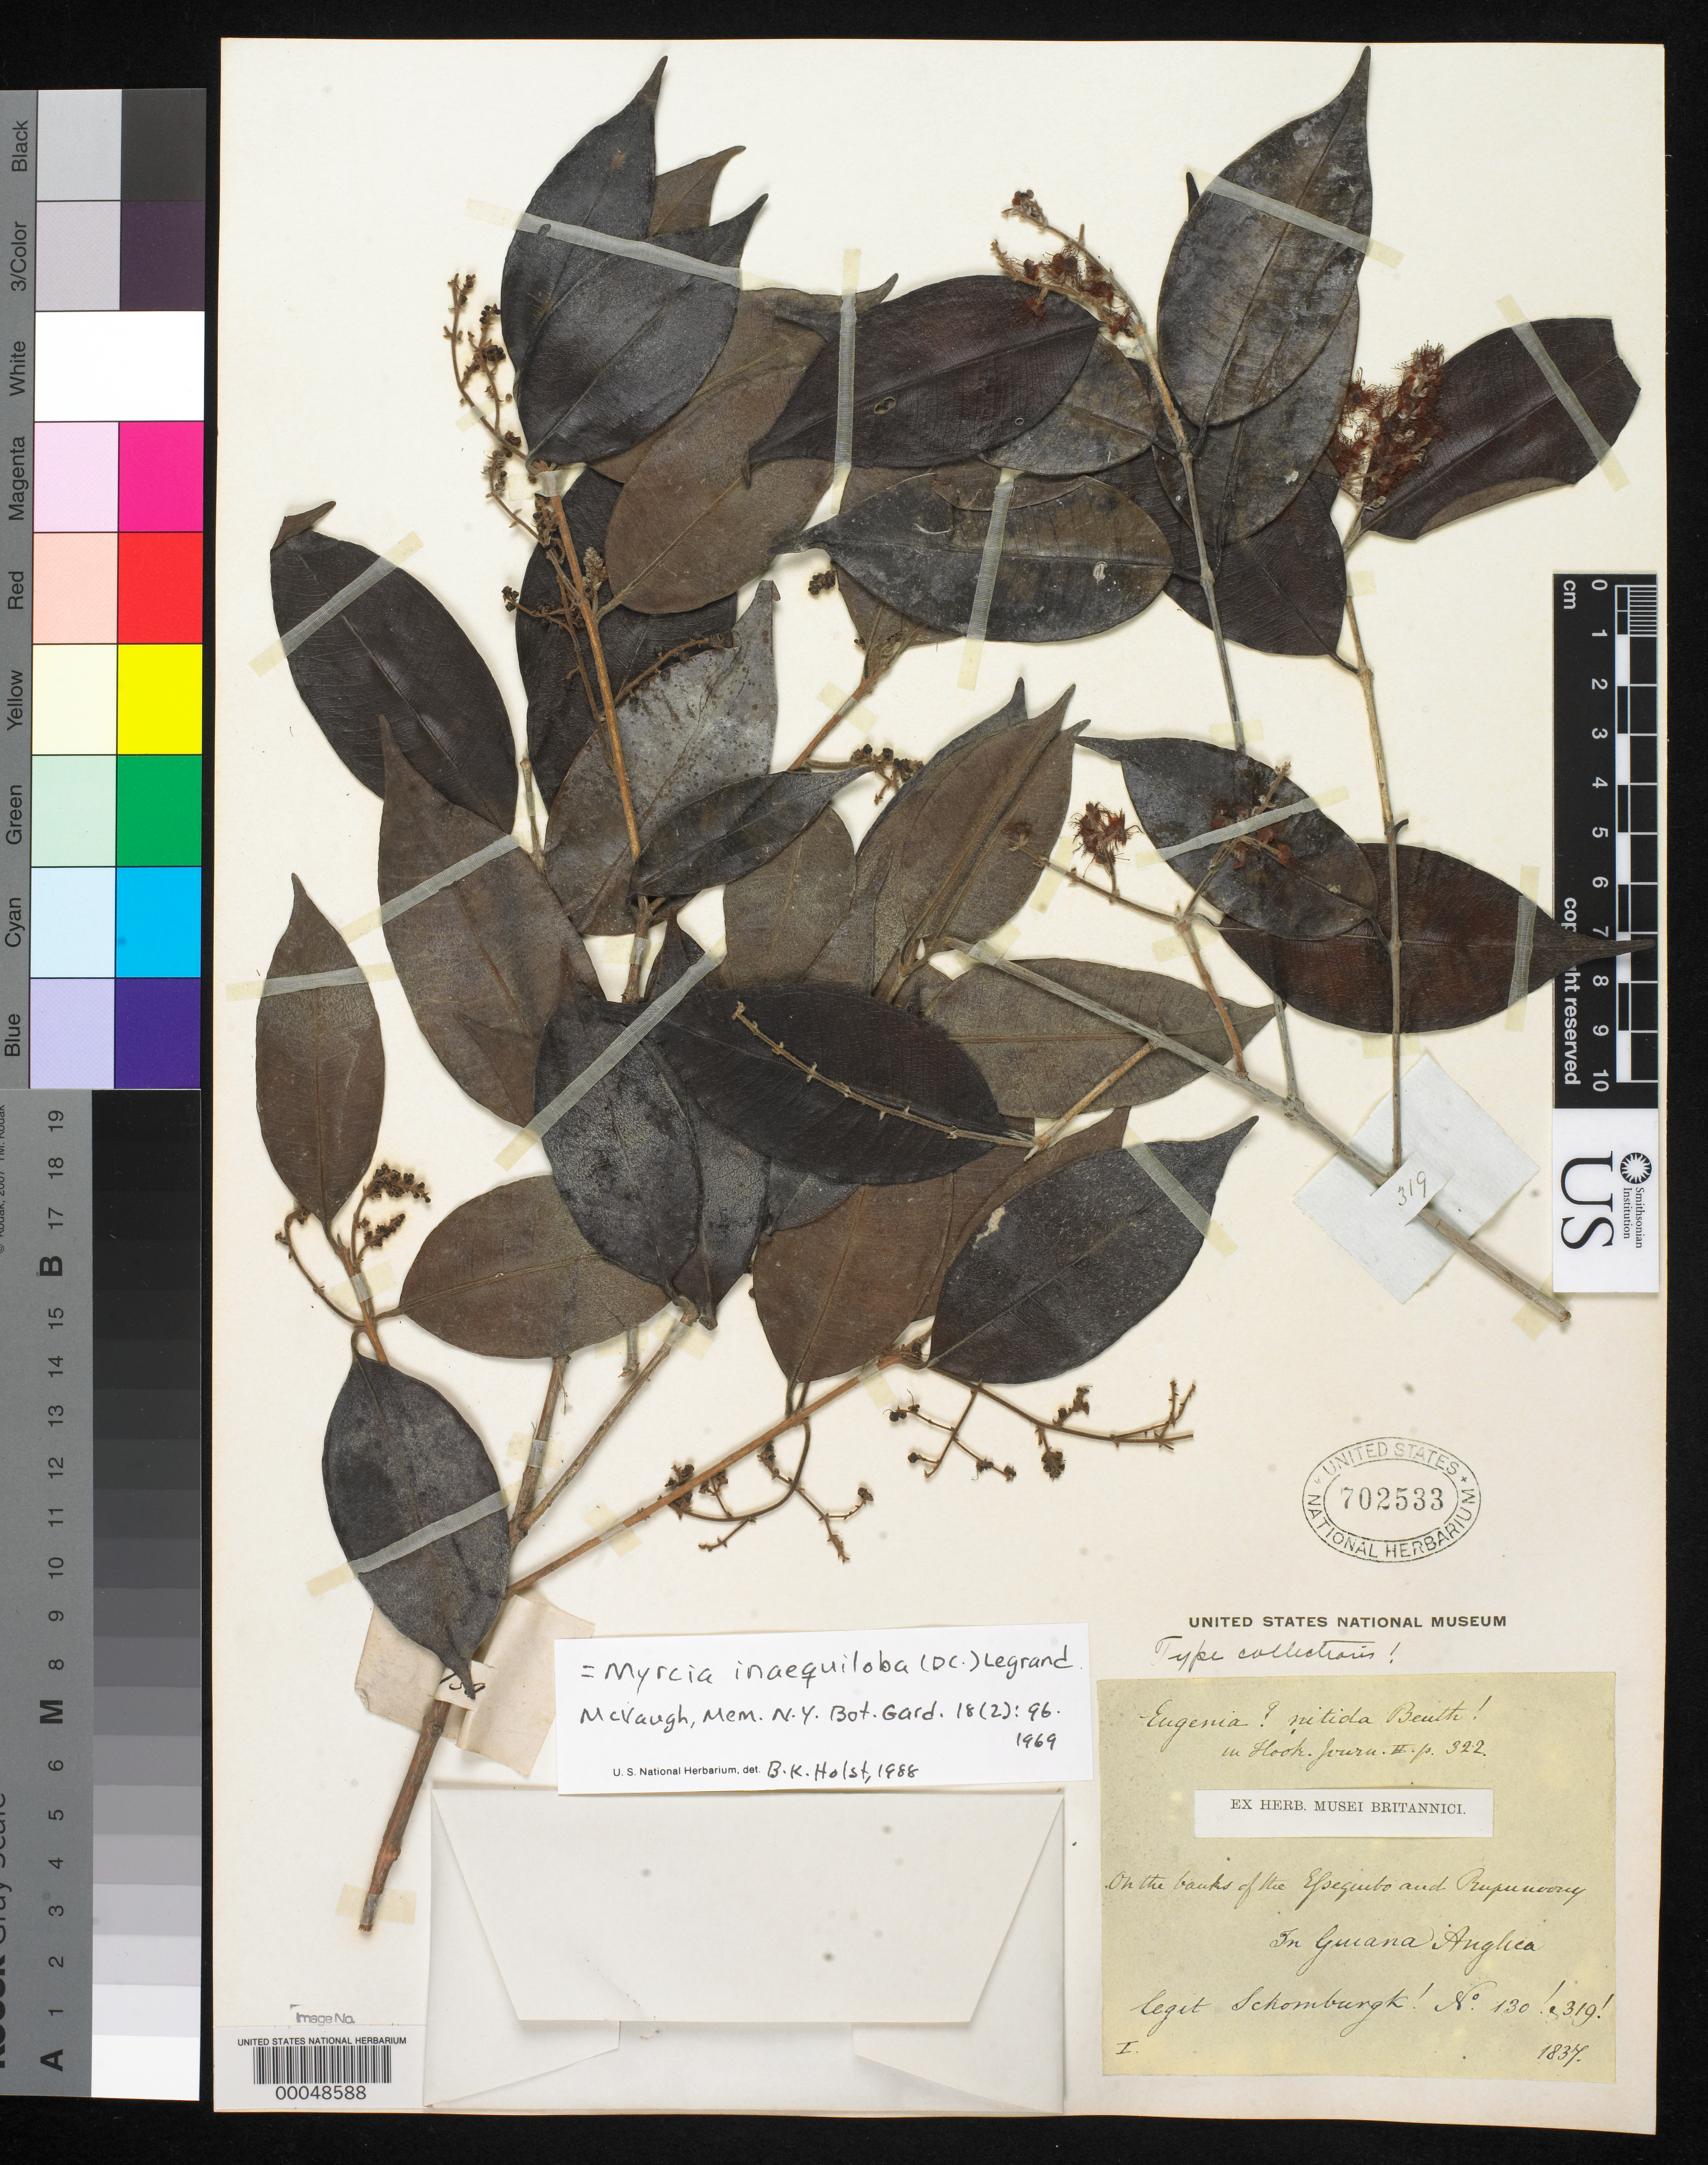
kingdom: Plantae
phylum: Tracheophyta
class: Magnoliopsida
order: Myrtales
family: Myrtaceae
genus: Eugenia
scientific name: Eugenia nitida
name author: Benth.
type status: Isosyntype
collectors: M. R. Schomburgk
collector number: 130,139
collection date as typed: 1837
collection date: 1837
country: Guyana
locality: Essequibo and Rupunoony River banks.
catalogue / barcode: US 702533